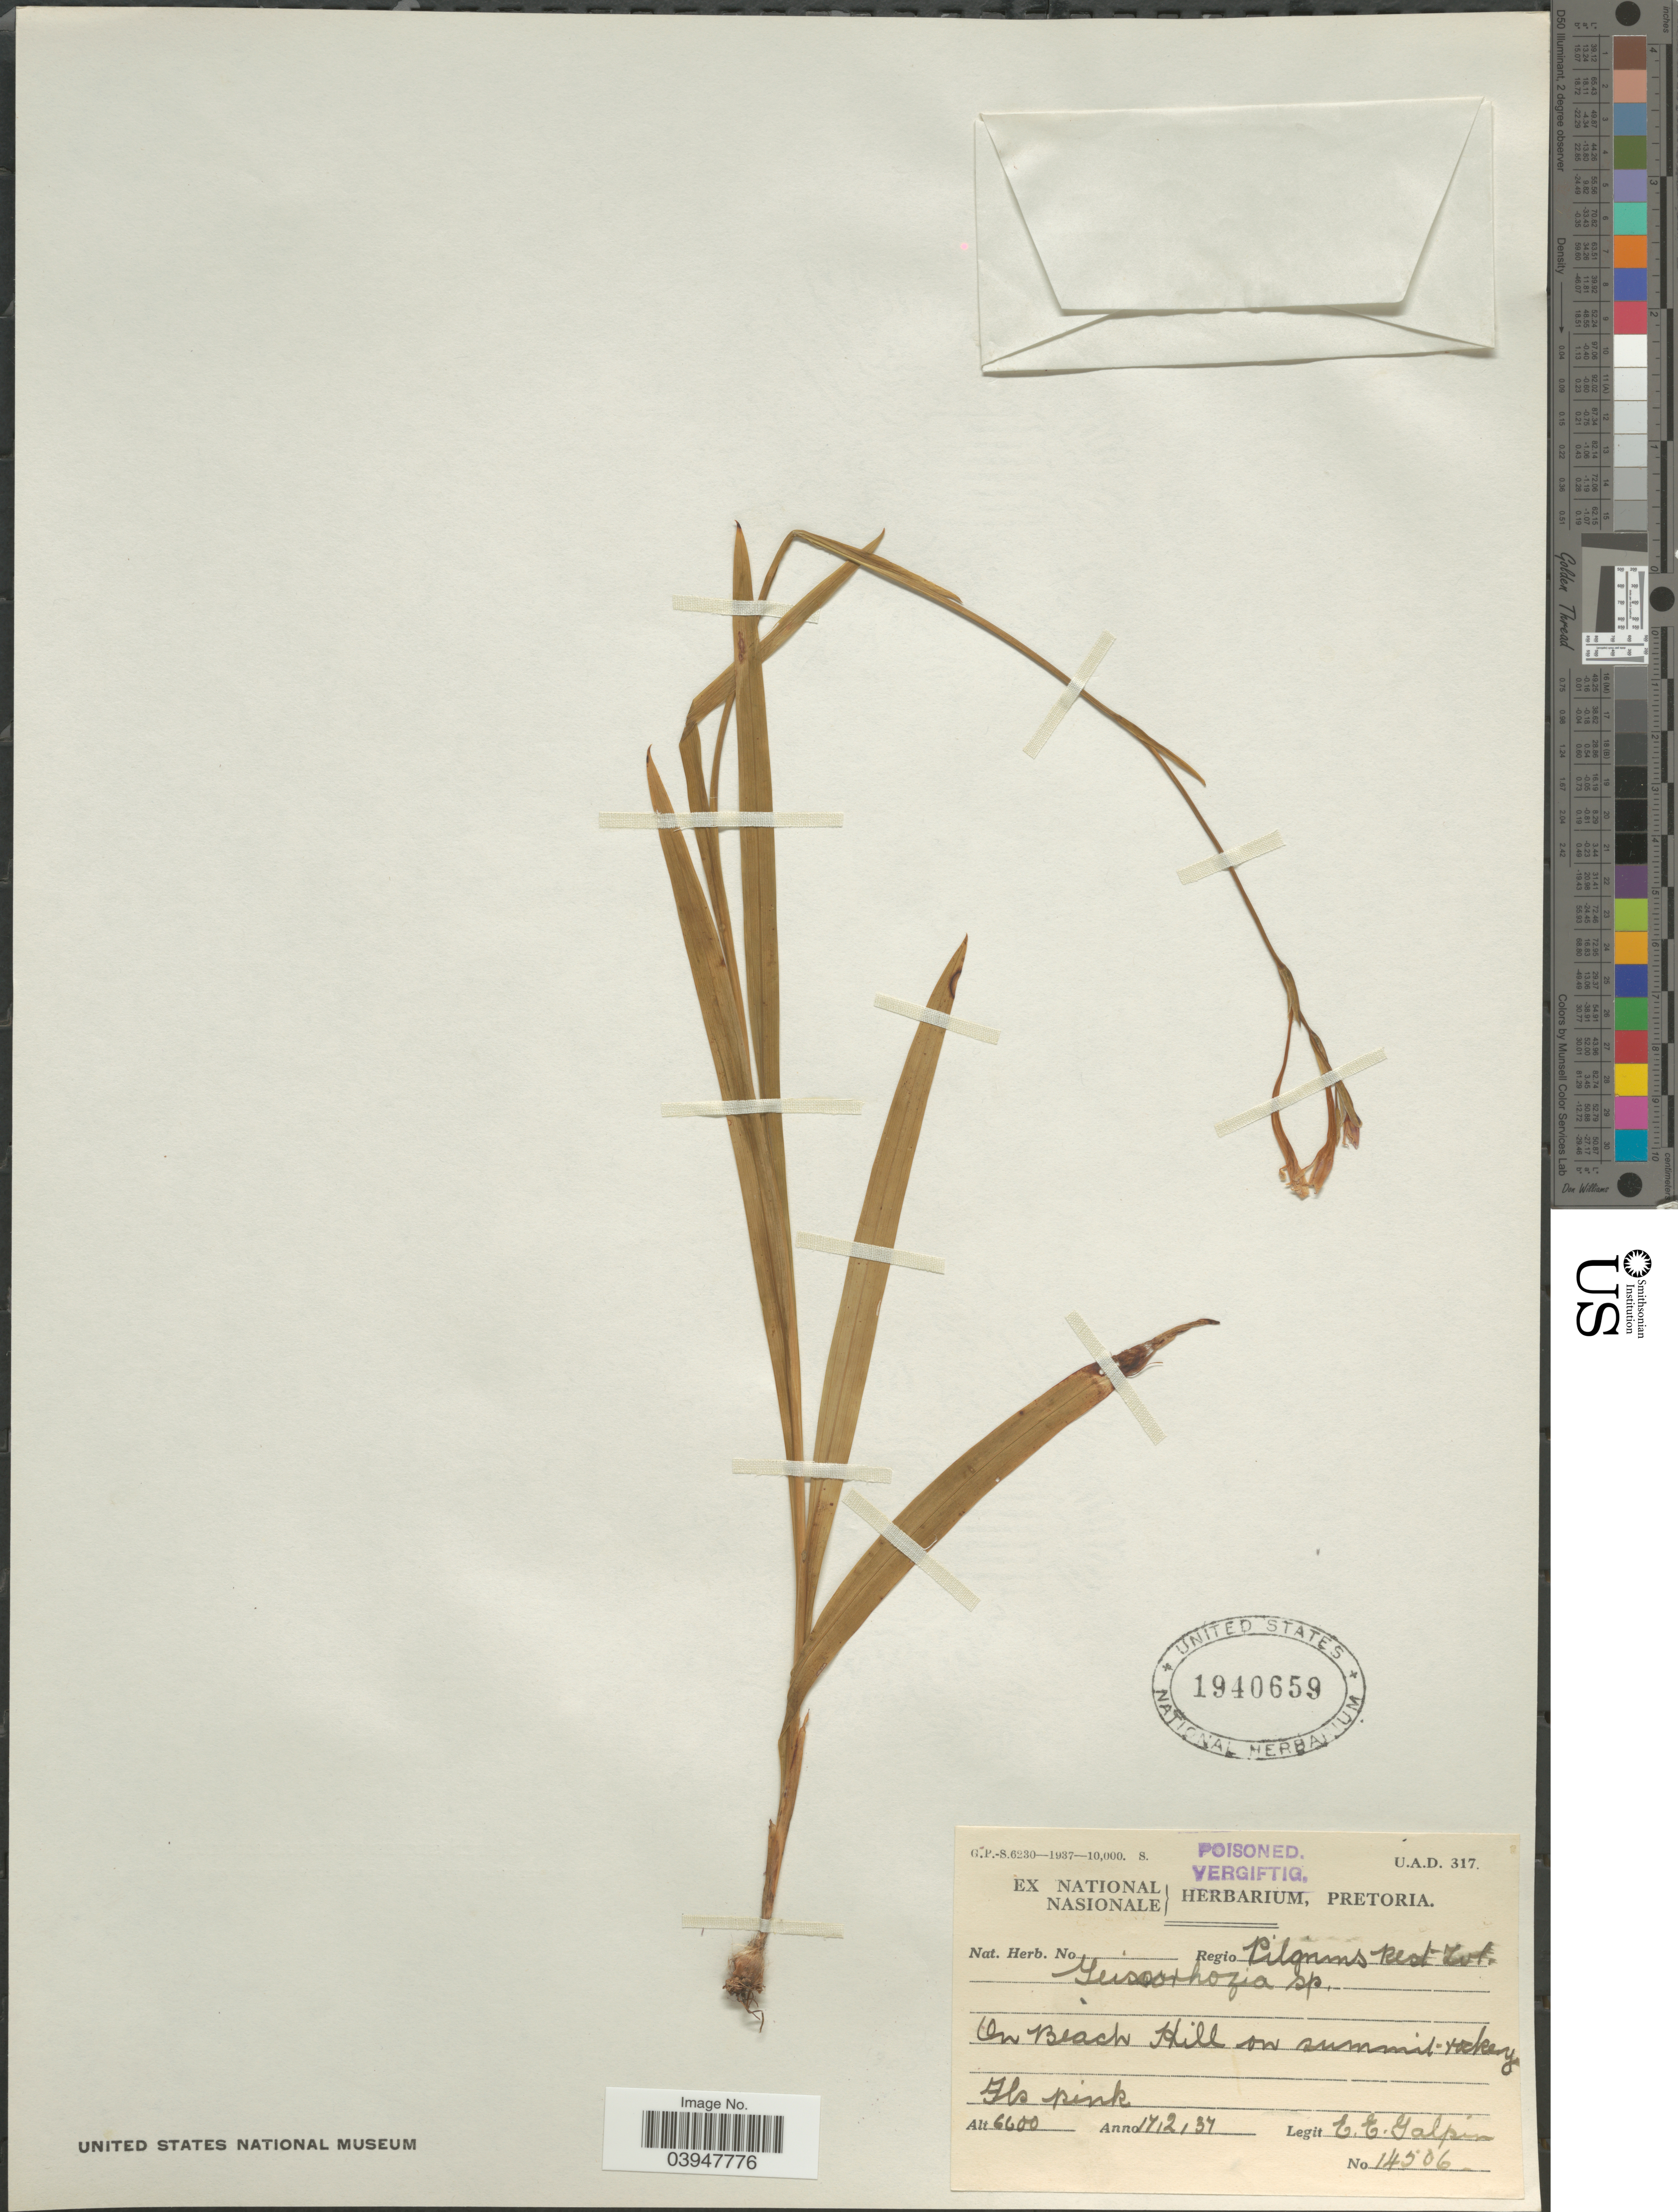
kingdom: Plantae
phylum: Tracheophyta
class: Liliopsida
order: Asparagales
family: Iridaceae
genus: Geissorhiza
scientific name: Geissorhiza sp.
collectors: E. Galpin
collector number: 14506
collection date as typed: Transcribed d/m/y: 17/2/37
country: South Africa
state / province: Mpumalanga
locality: Regio Pilgrims Rest Tvl. On Beach Hill on summit.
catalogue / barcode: US 1940659